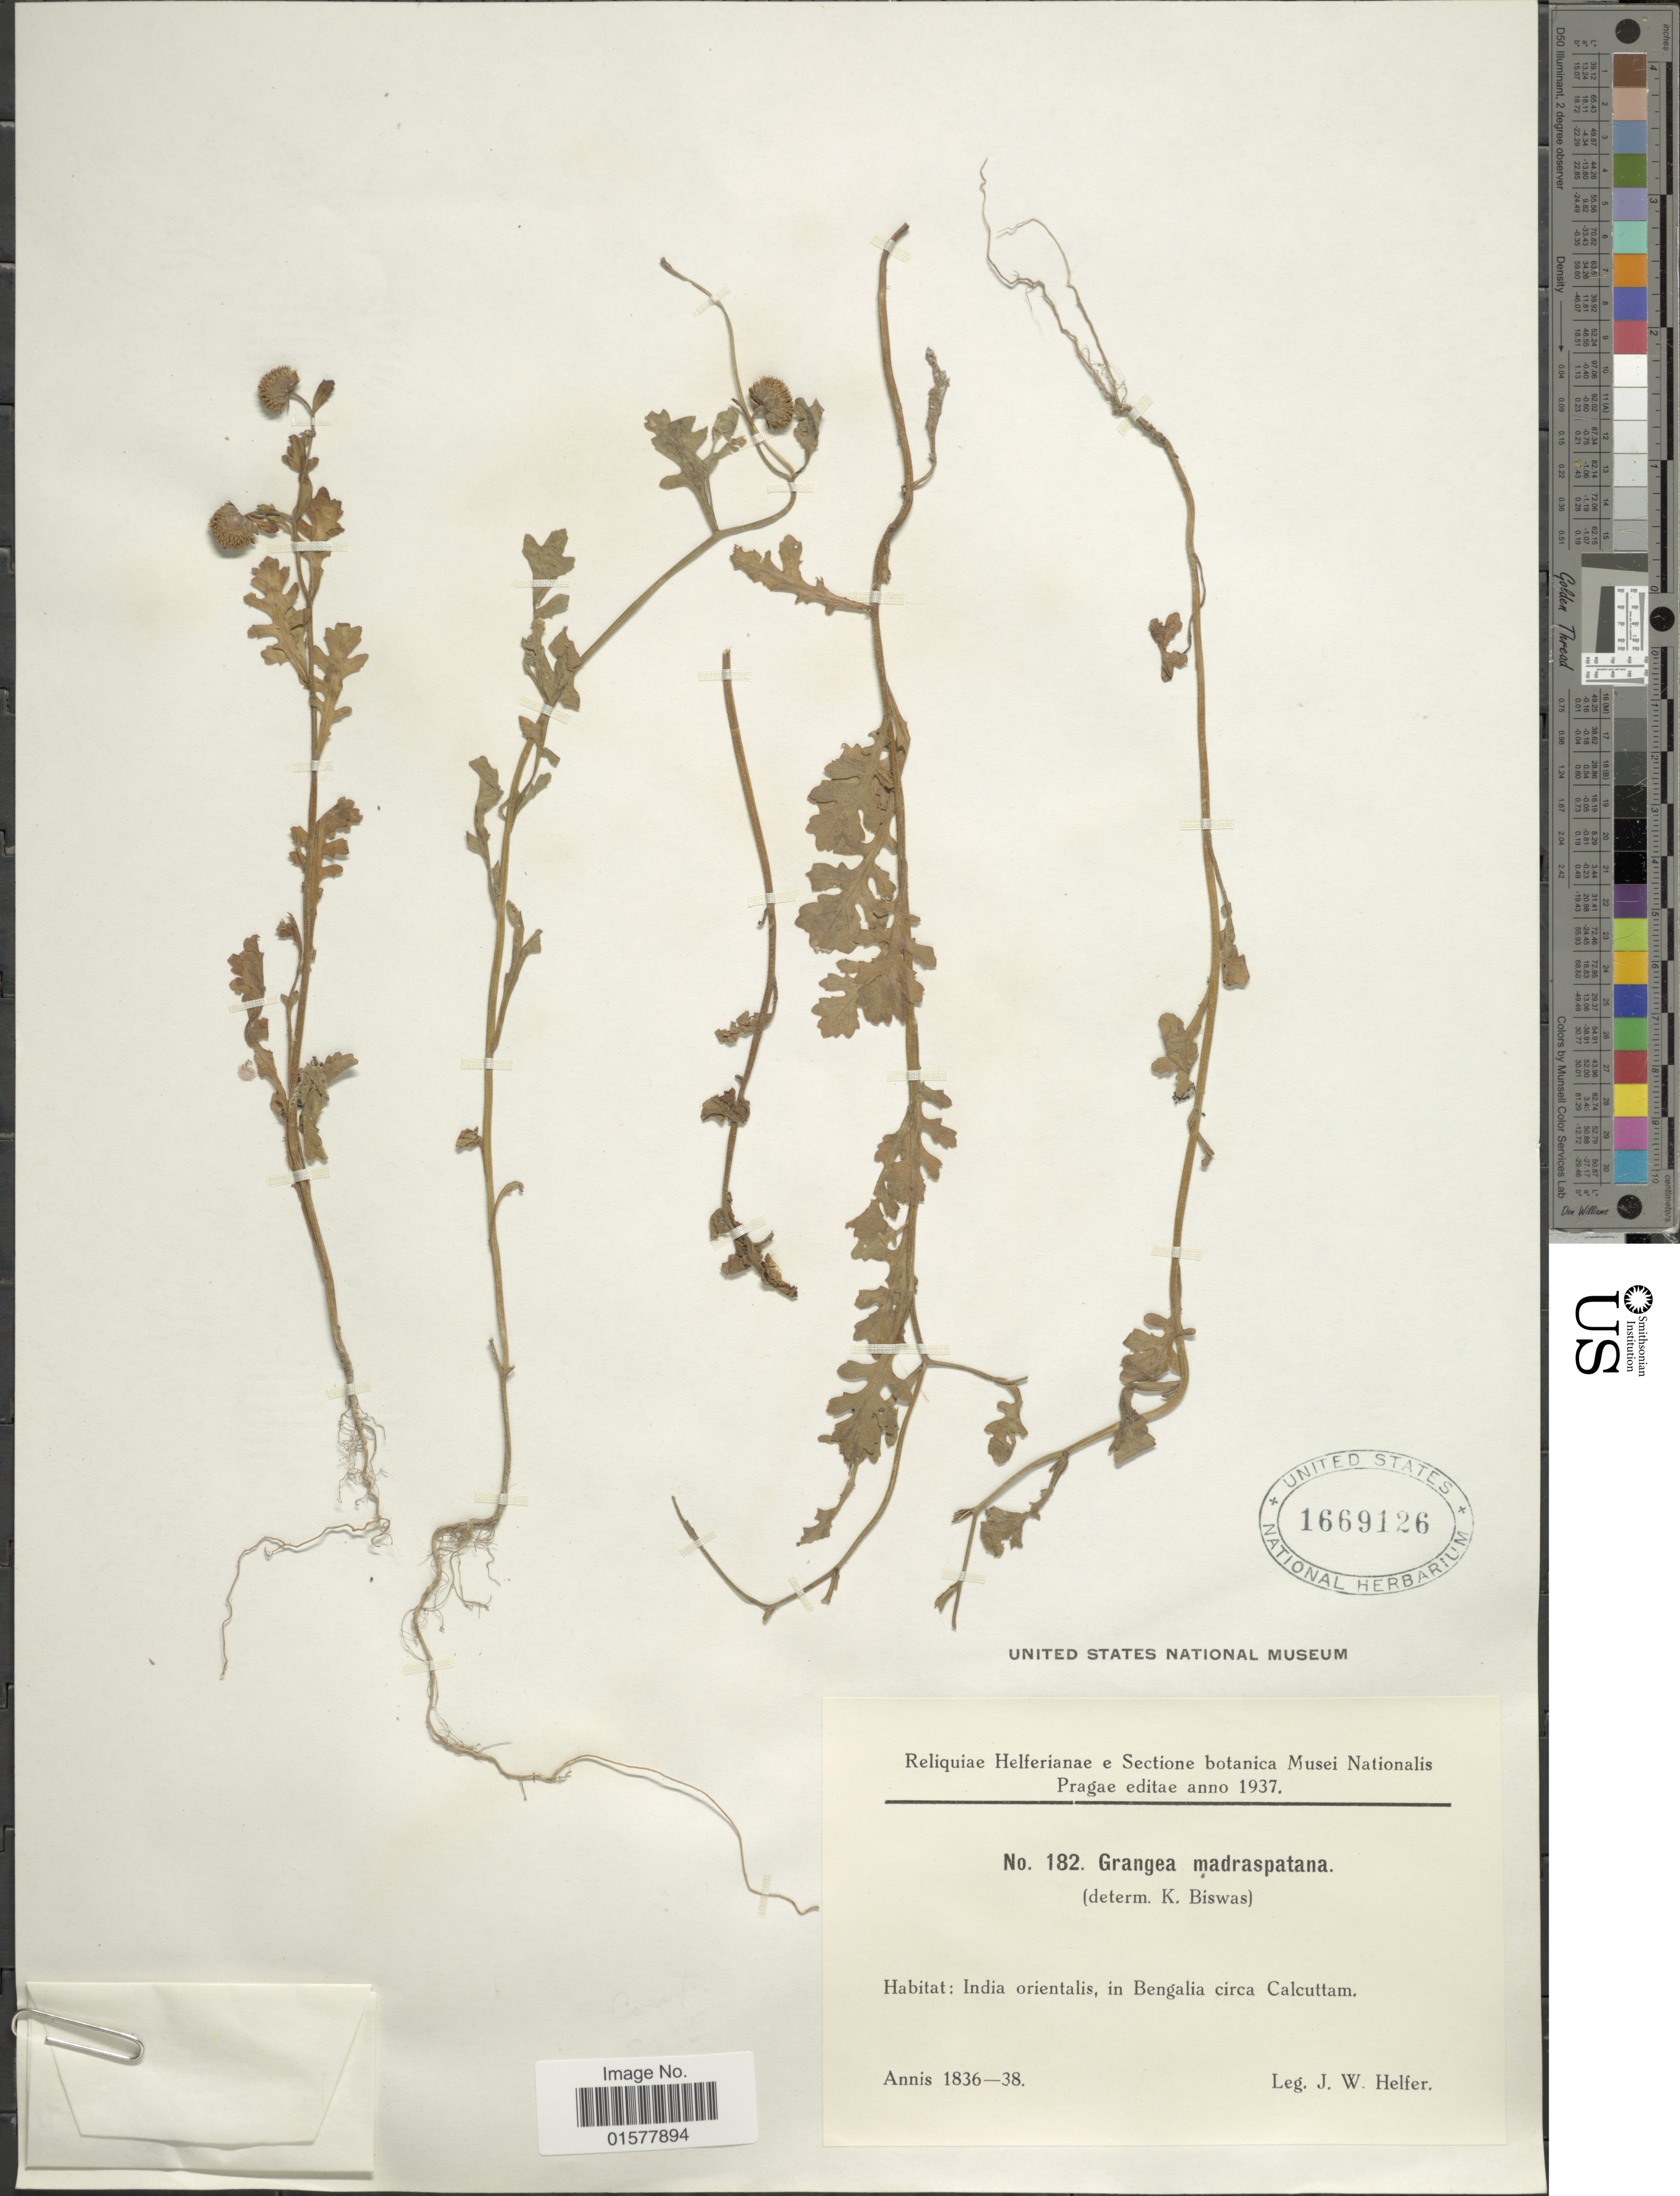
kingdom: Plantae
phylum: Tracheophyta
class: Magnoliopsida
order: Asterales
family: Asteraceae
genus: Grangea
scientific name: Grangea maderaspatana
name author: (L.) Poir.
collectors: J. W. Helfer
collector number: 182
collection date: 1836/1838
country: India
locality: India orientalis, in Bengalia circa Calcuttam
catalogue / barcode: US 1669126